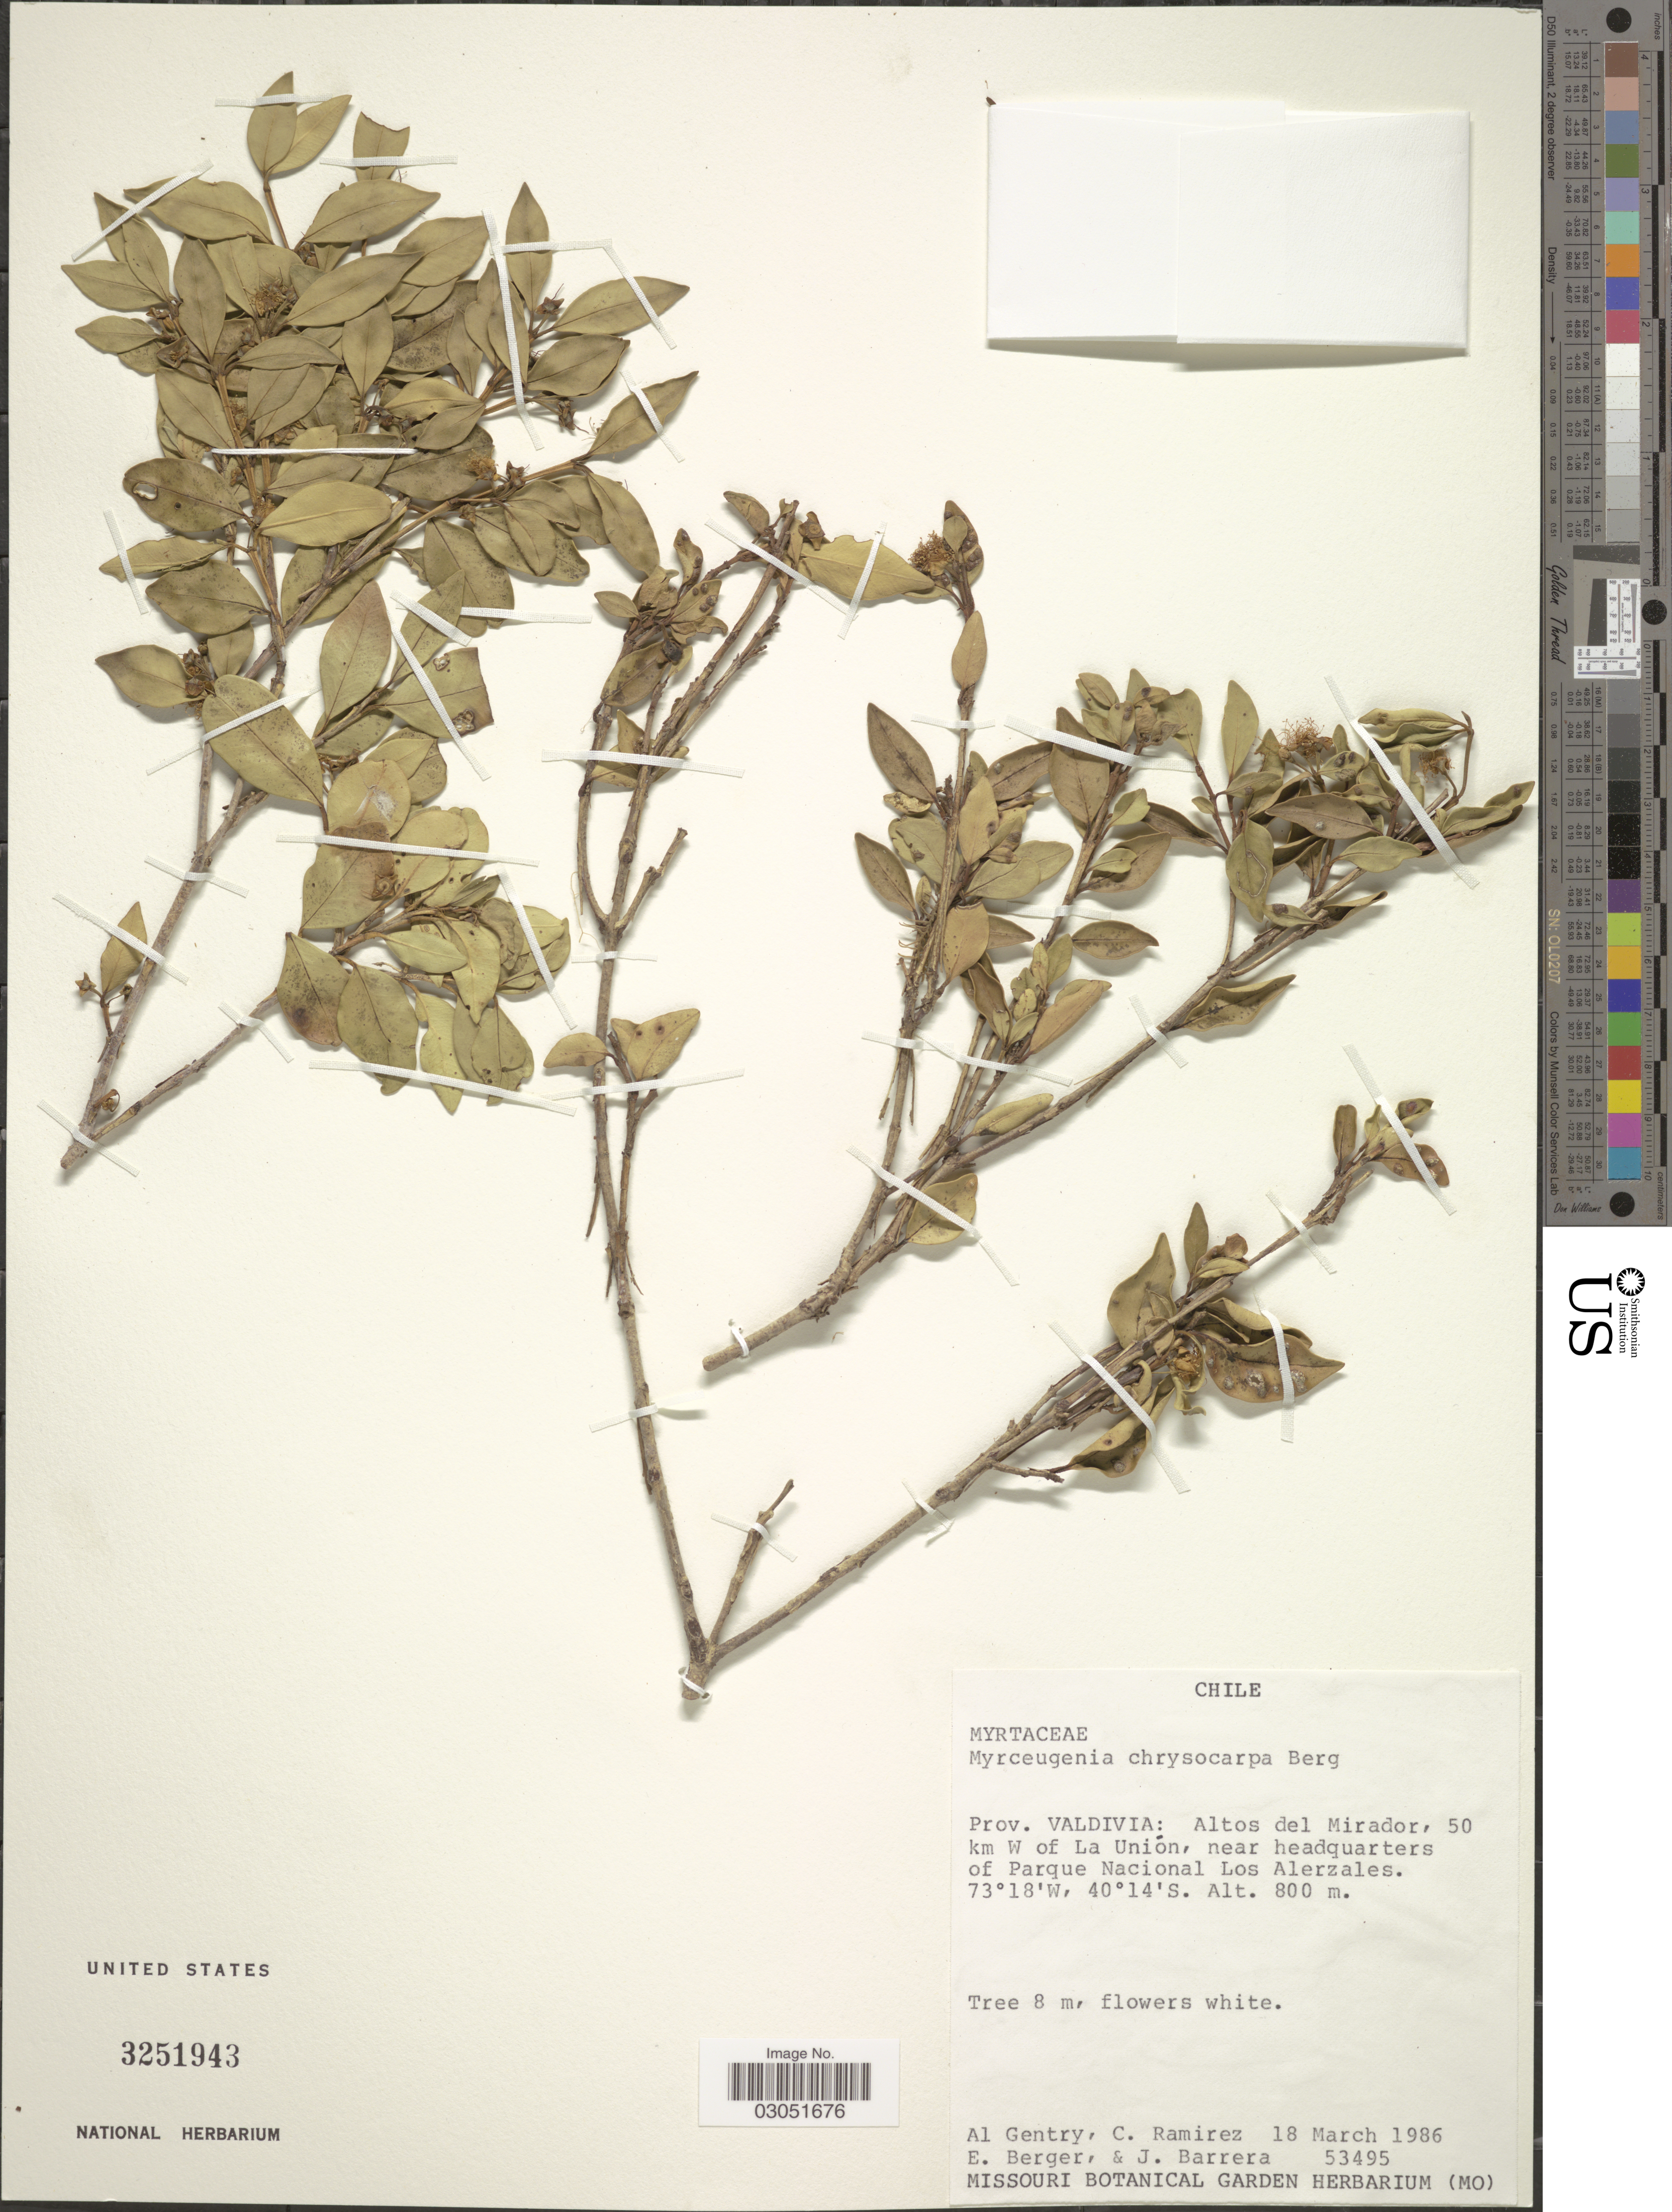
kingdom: Plantae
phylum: Tracheophyta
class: Magnoliopsida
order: Myrtales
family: Myrtaceae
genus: Myrceugenia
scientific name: Myrceugenia chrysocarpa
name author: (O. Berg) Kausel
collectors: A. H. Gentry, C. Ramirez, E. Berger & J. Barrera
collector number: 53495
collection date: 1986-03-18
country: Chile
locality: Prov. Valdivia: Altos del Mirador, 50 km W of La Unión, near headquarters of Parque Nacional Los Alerzales.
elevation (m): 800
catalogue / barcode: US 3251943